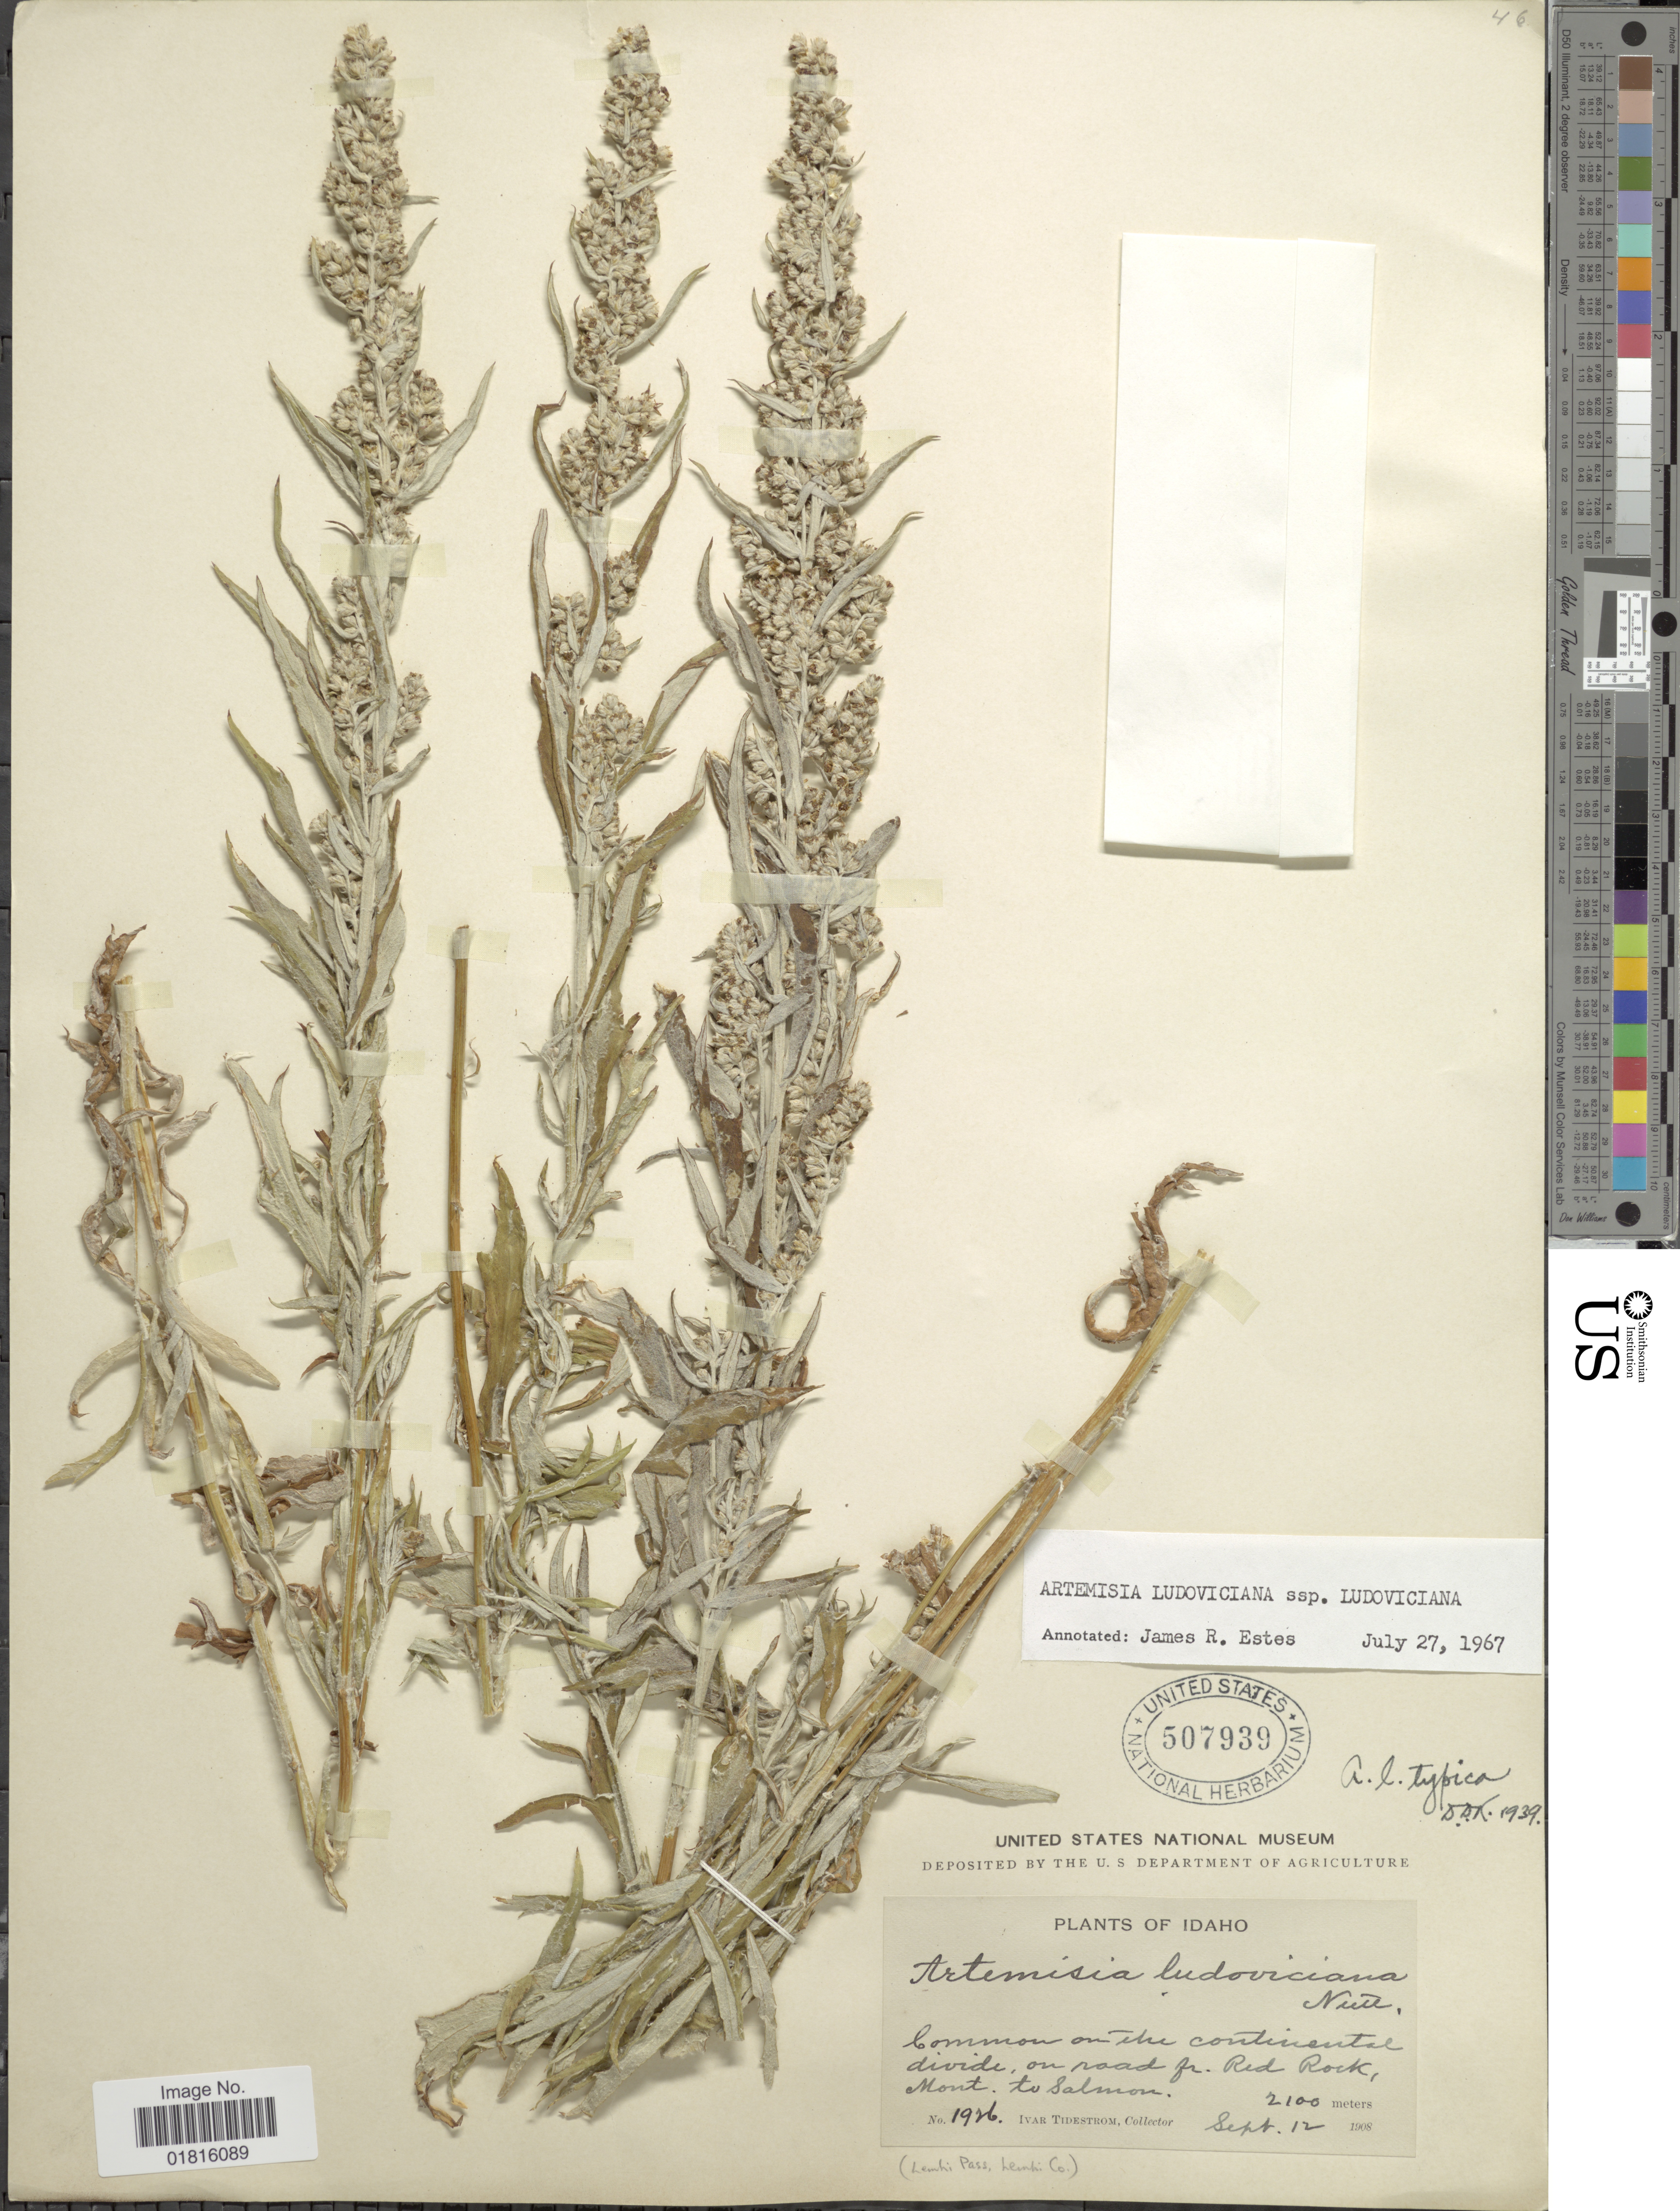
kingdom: Plantae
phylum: Tracheophyta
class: Magnoliopsida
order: Asterales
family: Asteraceae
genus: Artemisia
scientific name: Artemisia ludoviciana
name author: Nutt.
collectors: I. F. Tidestrom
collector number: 1926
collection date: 1908-09-12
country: United States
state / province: Idaho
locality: Common on the continental divide, on road fr. Red Rock, Mont. to Salmon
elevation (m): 2100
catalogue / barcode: US 507939